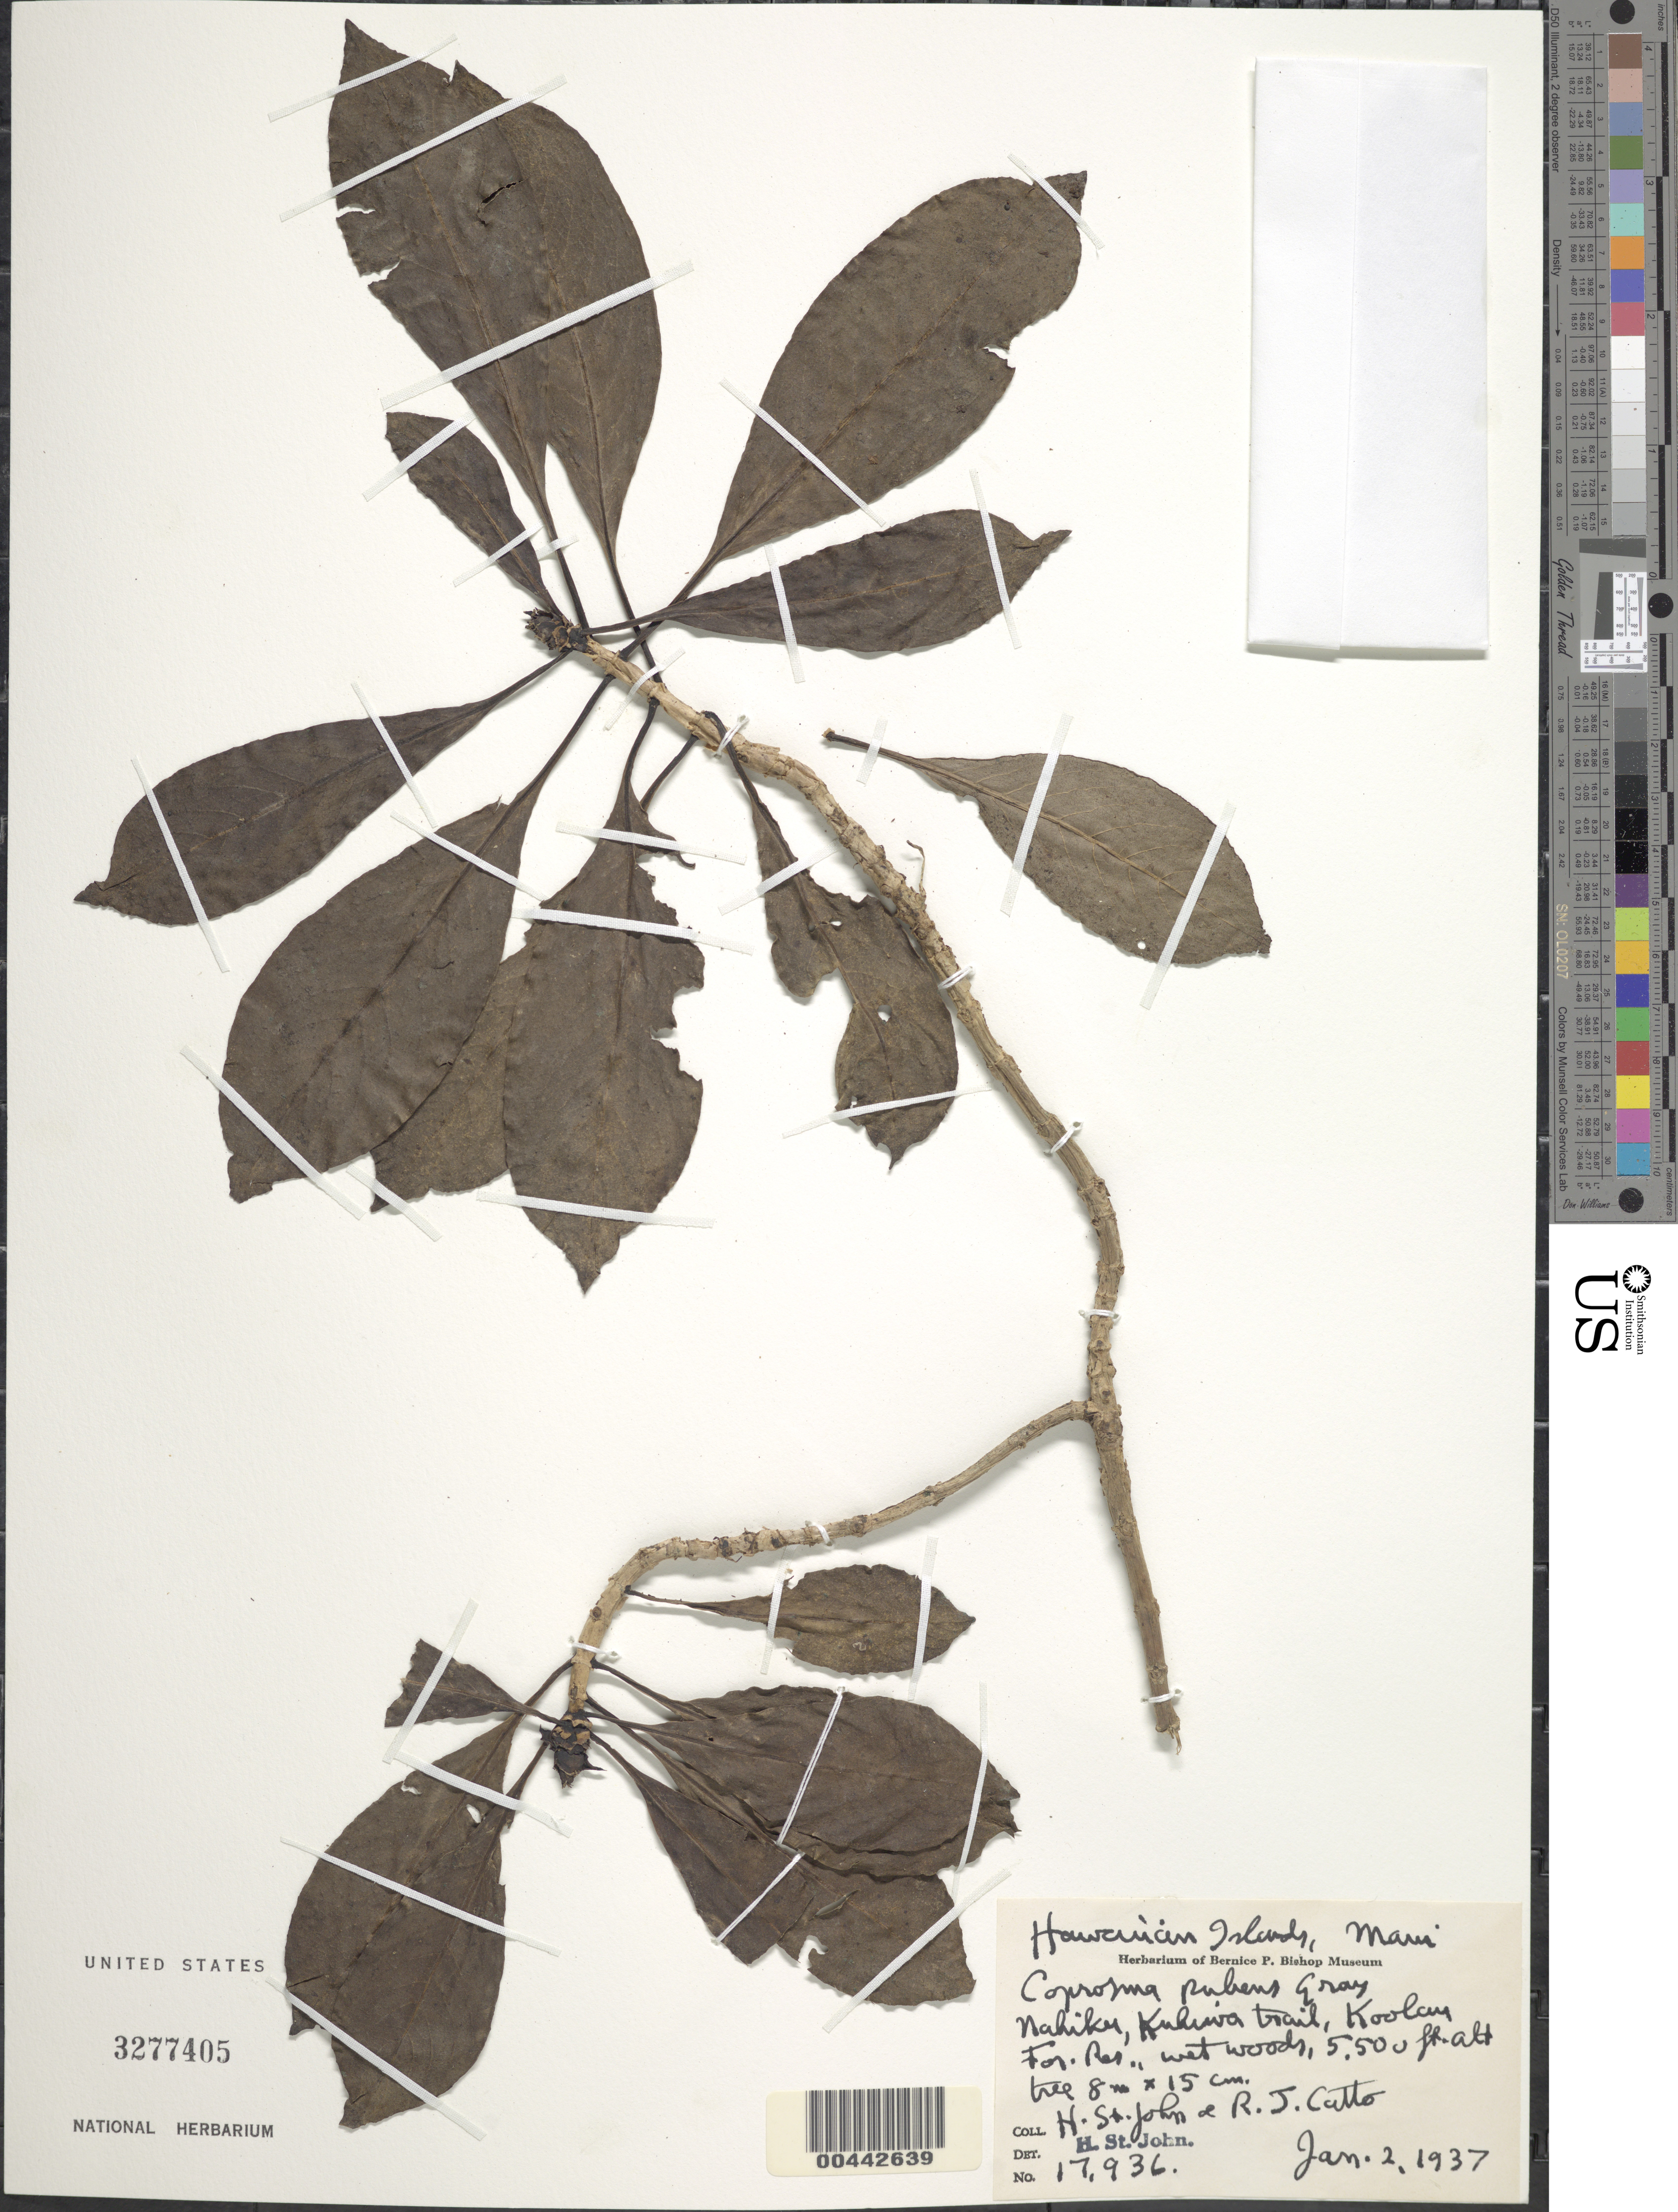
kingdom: Plantae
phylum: Tracheophyta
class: Magnoliopsida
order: Gentianales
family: Rubiaceae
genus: Coprosma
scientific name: Coprosma pubens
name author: A. Gray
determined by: St. John, H.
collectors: H. St. John & R. Catto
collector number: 17936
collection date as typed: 2 Jan 1937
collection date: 1937-01-02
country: United States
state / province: Hawaii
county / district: Maui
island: Maui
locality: Nahiku, Kuhiwa trail, Koolau For. Res.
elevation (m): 1676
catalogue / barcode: US 3277405